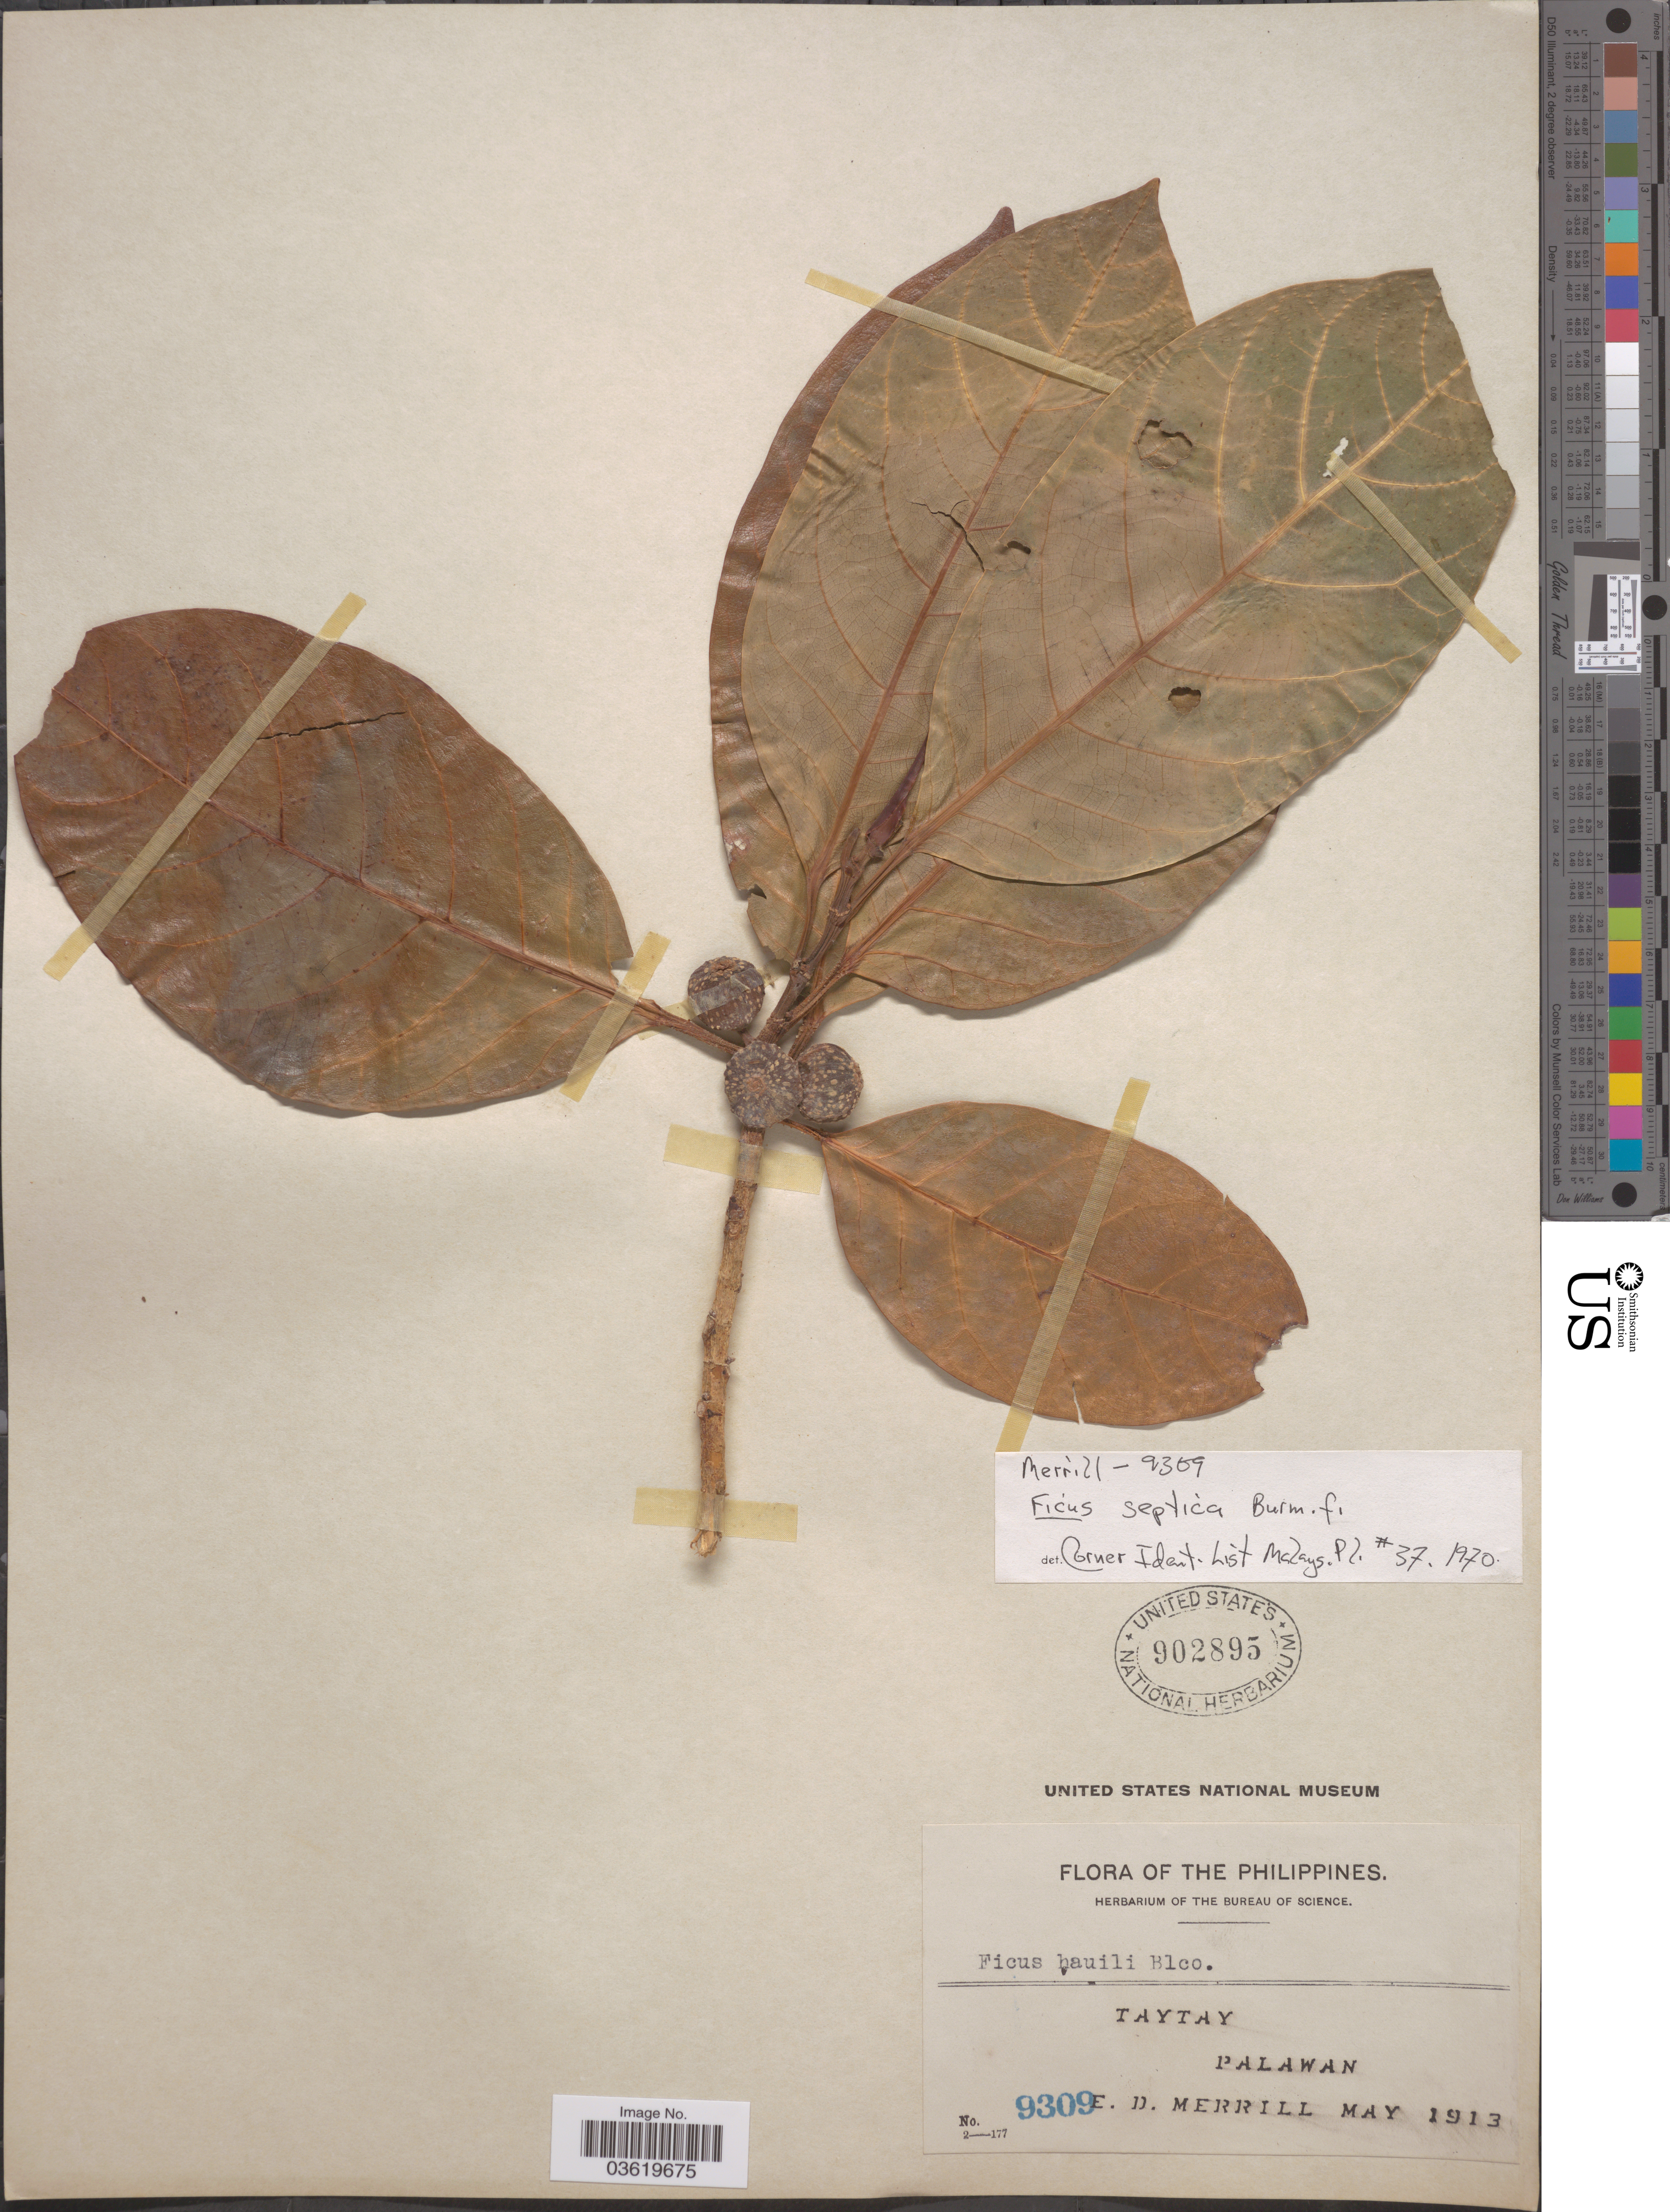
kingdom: Plantae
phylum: Tracheophyta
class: Magnoliopsida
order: Rosales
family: Moraceae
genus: Ficus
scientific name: Ficus septica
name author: Burm. f.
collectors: E. D. Merrill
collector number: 9309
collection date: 1913-05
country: Philippines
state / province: Mimaropa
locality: Taytay. Palawan.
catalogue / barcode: US 902895